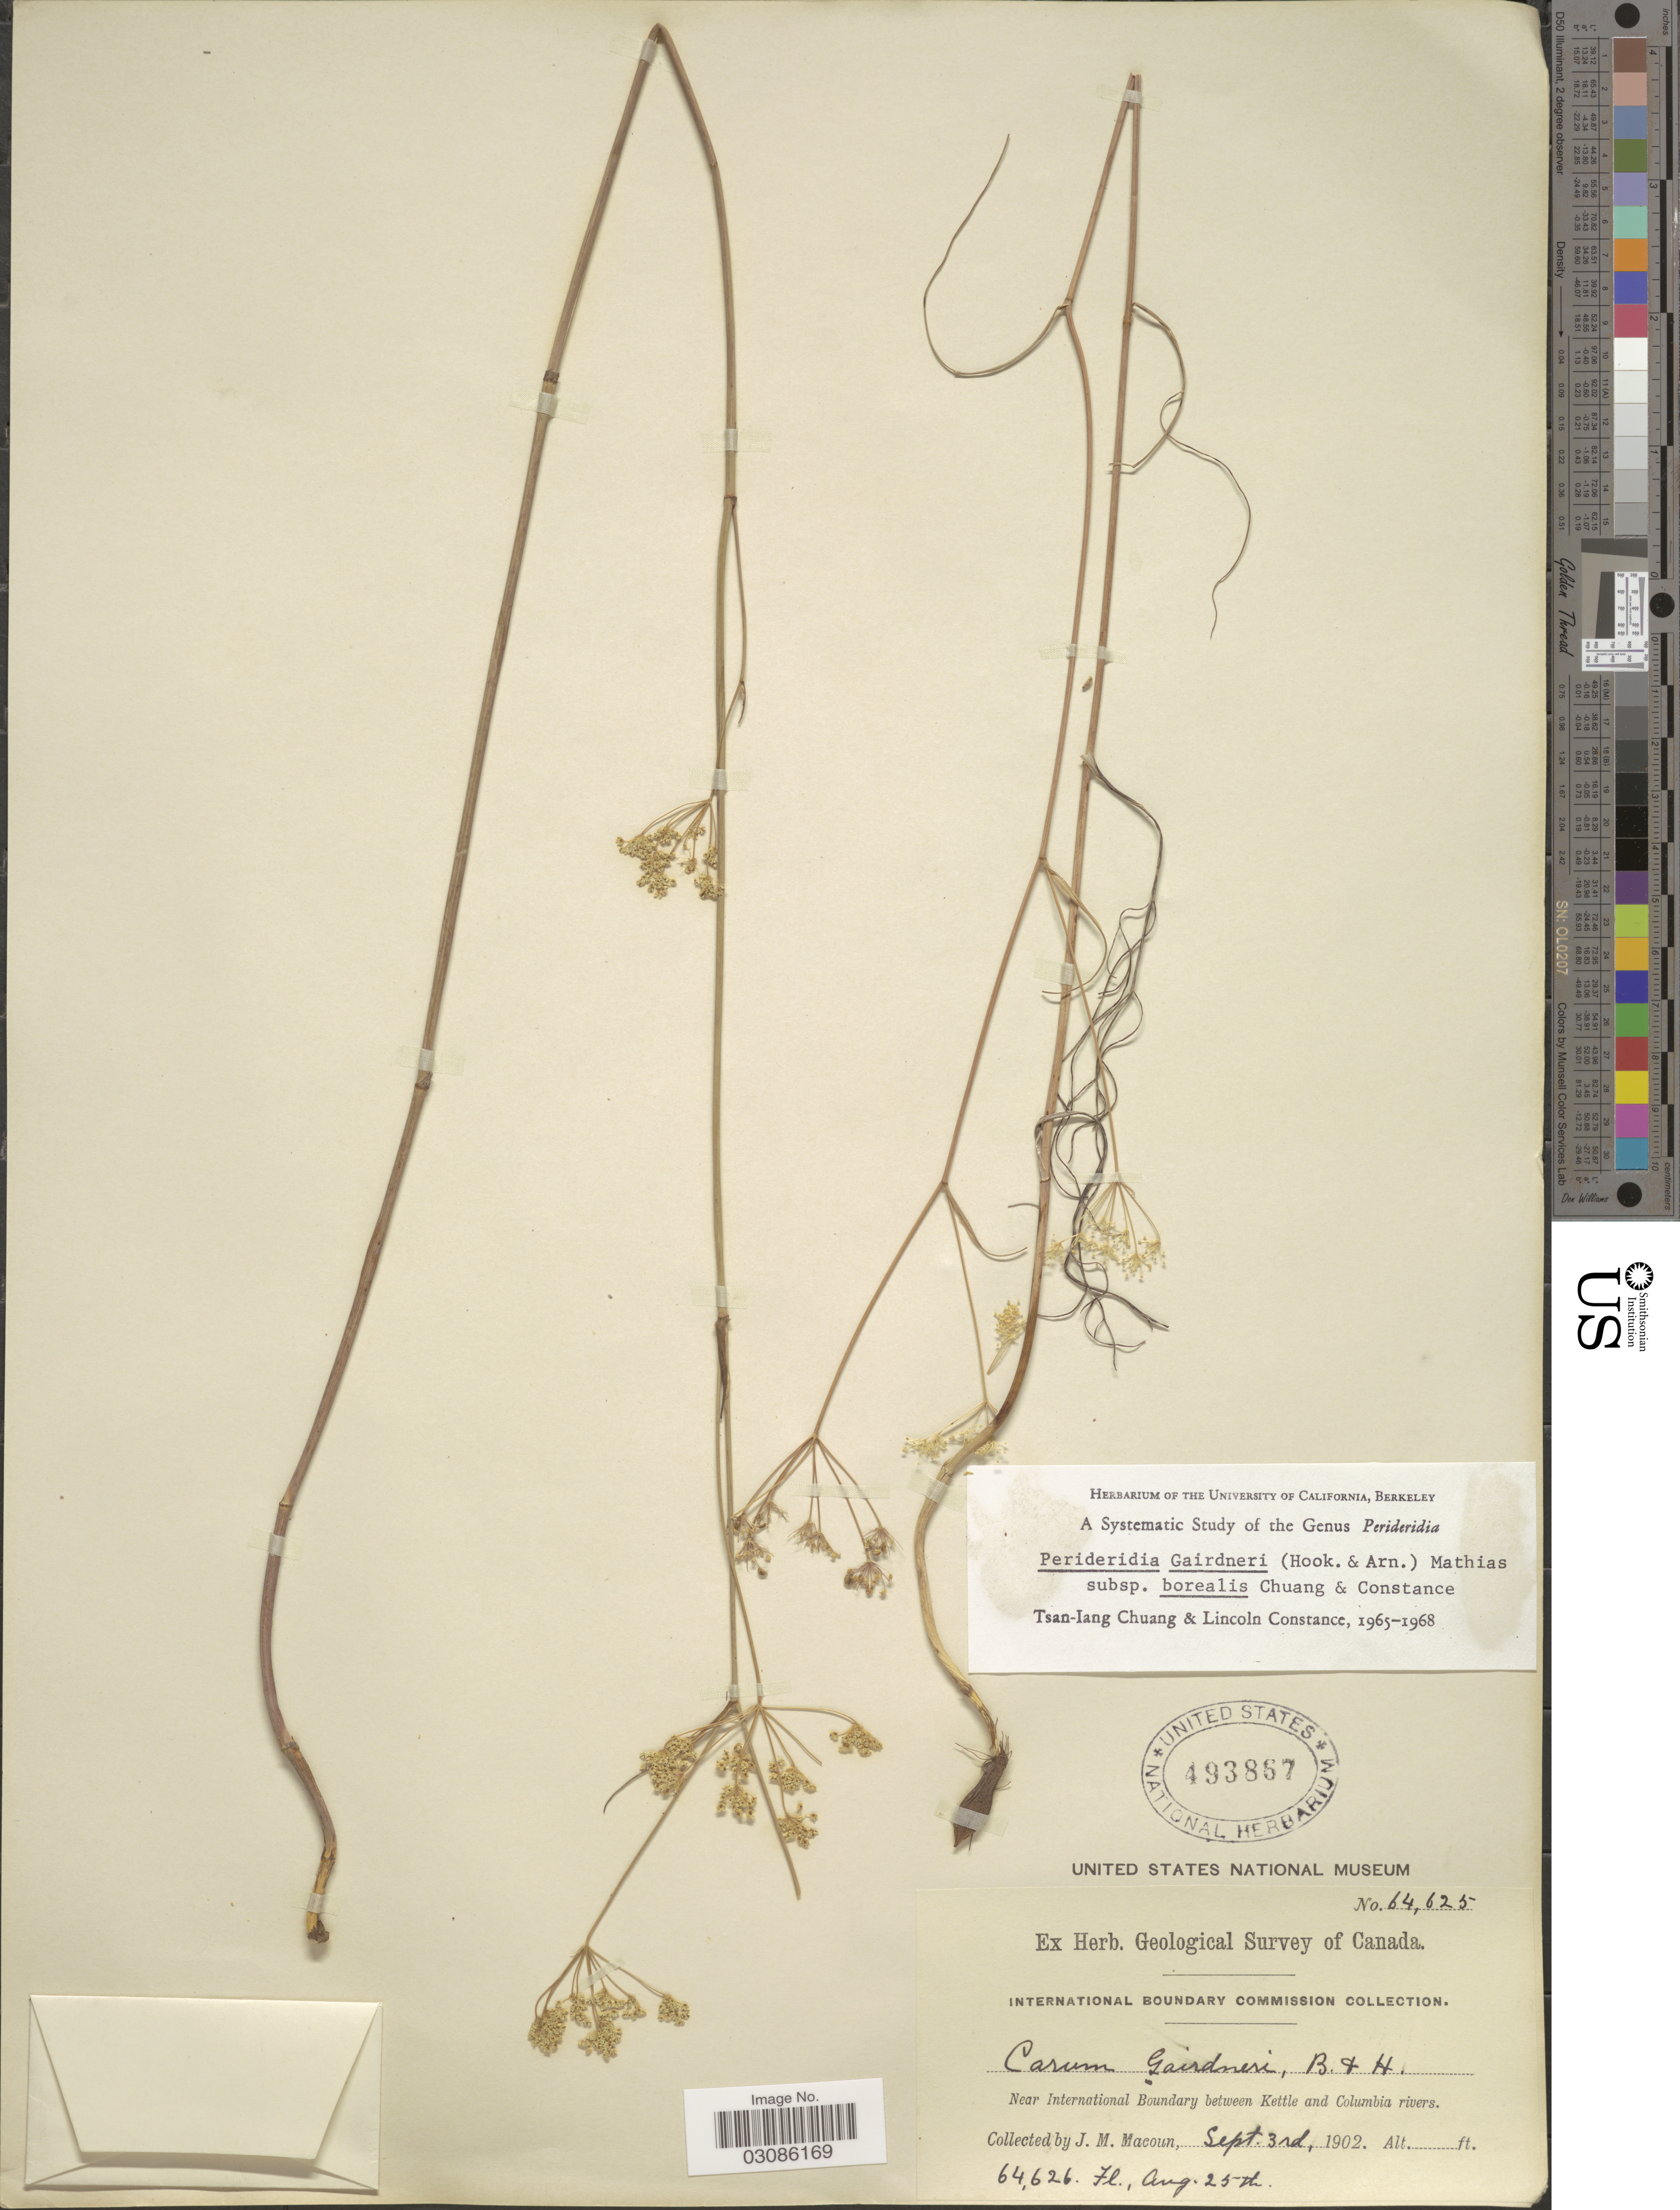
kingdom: Plantae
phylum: Tracheophyta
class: Magnoliopsida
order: Apiales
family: Apiaceae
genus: Perideridia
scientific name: Perideridia gairdneri subsp. borealis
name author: T.I. Chuang & Constance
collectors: J. M. Macoun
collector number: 64625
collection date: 1902-09-03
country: Canada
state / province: British Columbia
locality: Near International Boundary between Kettle and Columbia rivers.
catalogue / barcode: US 493867